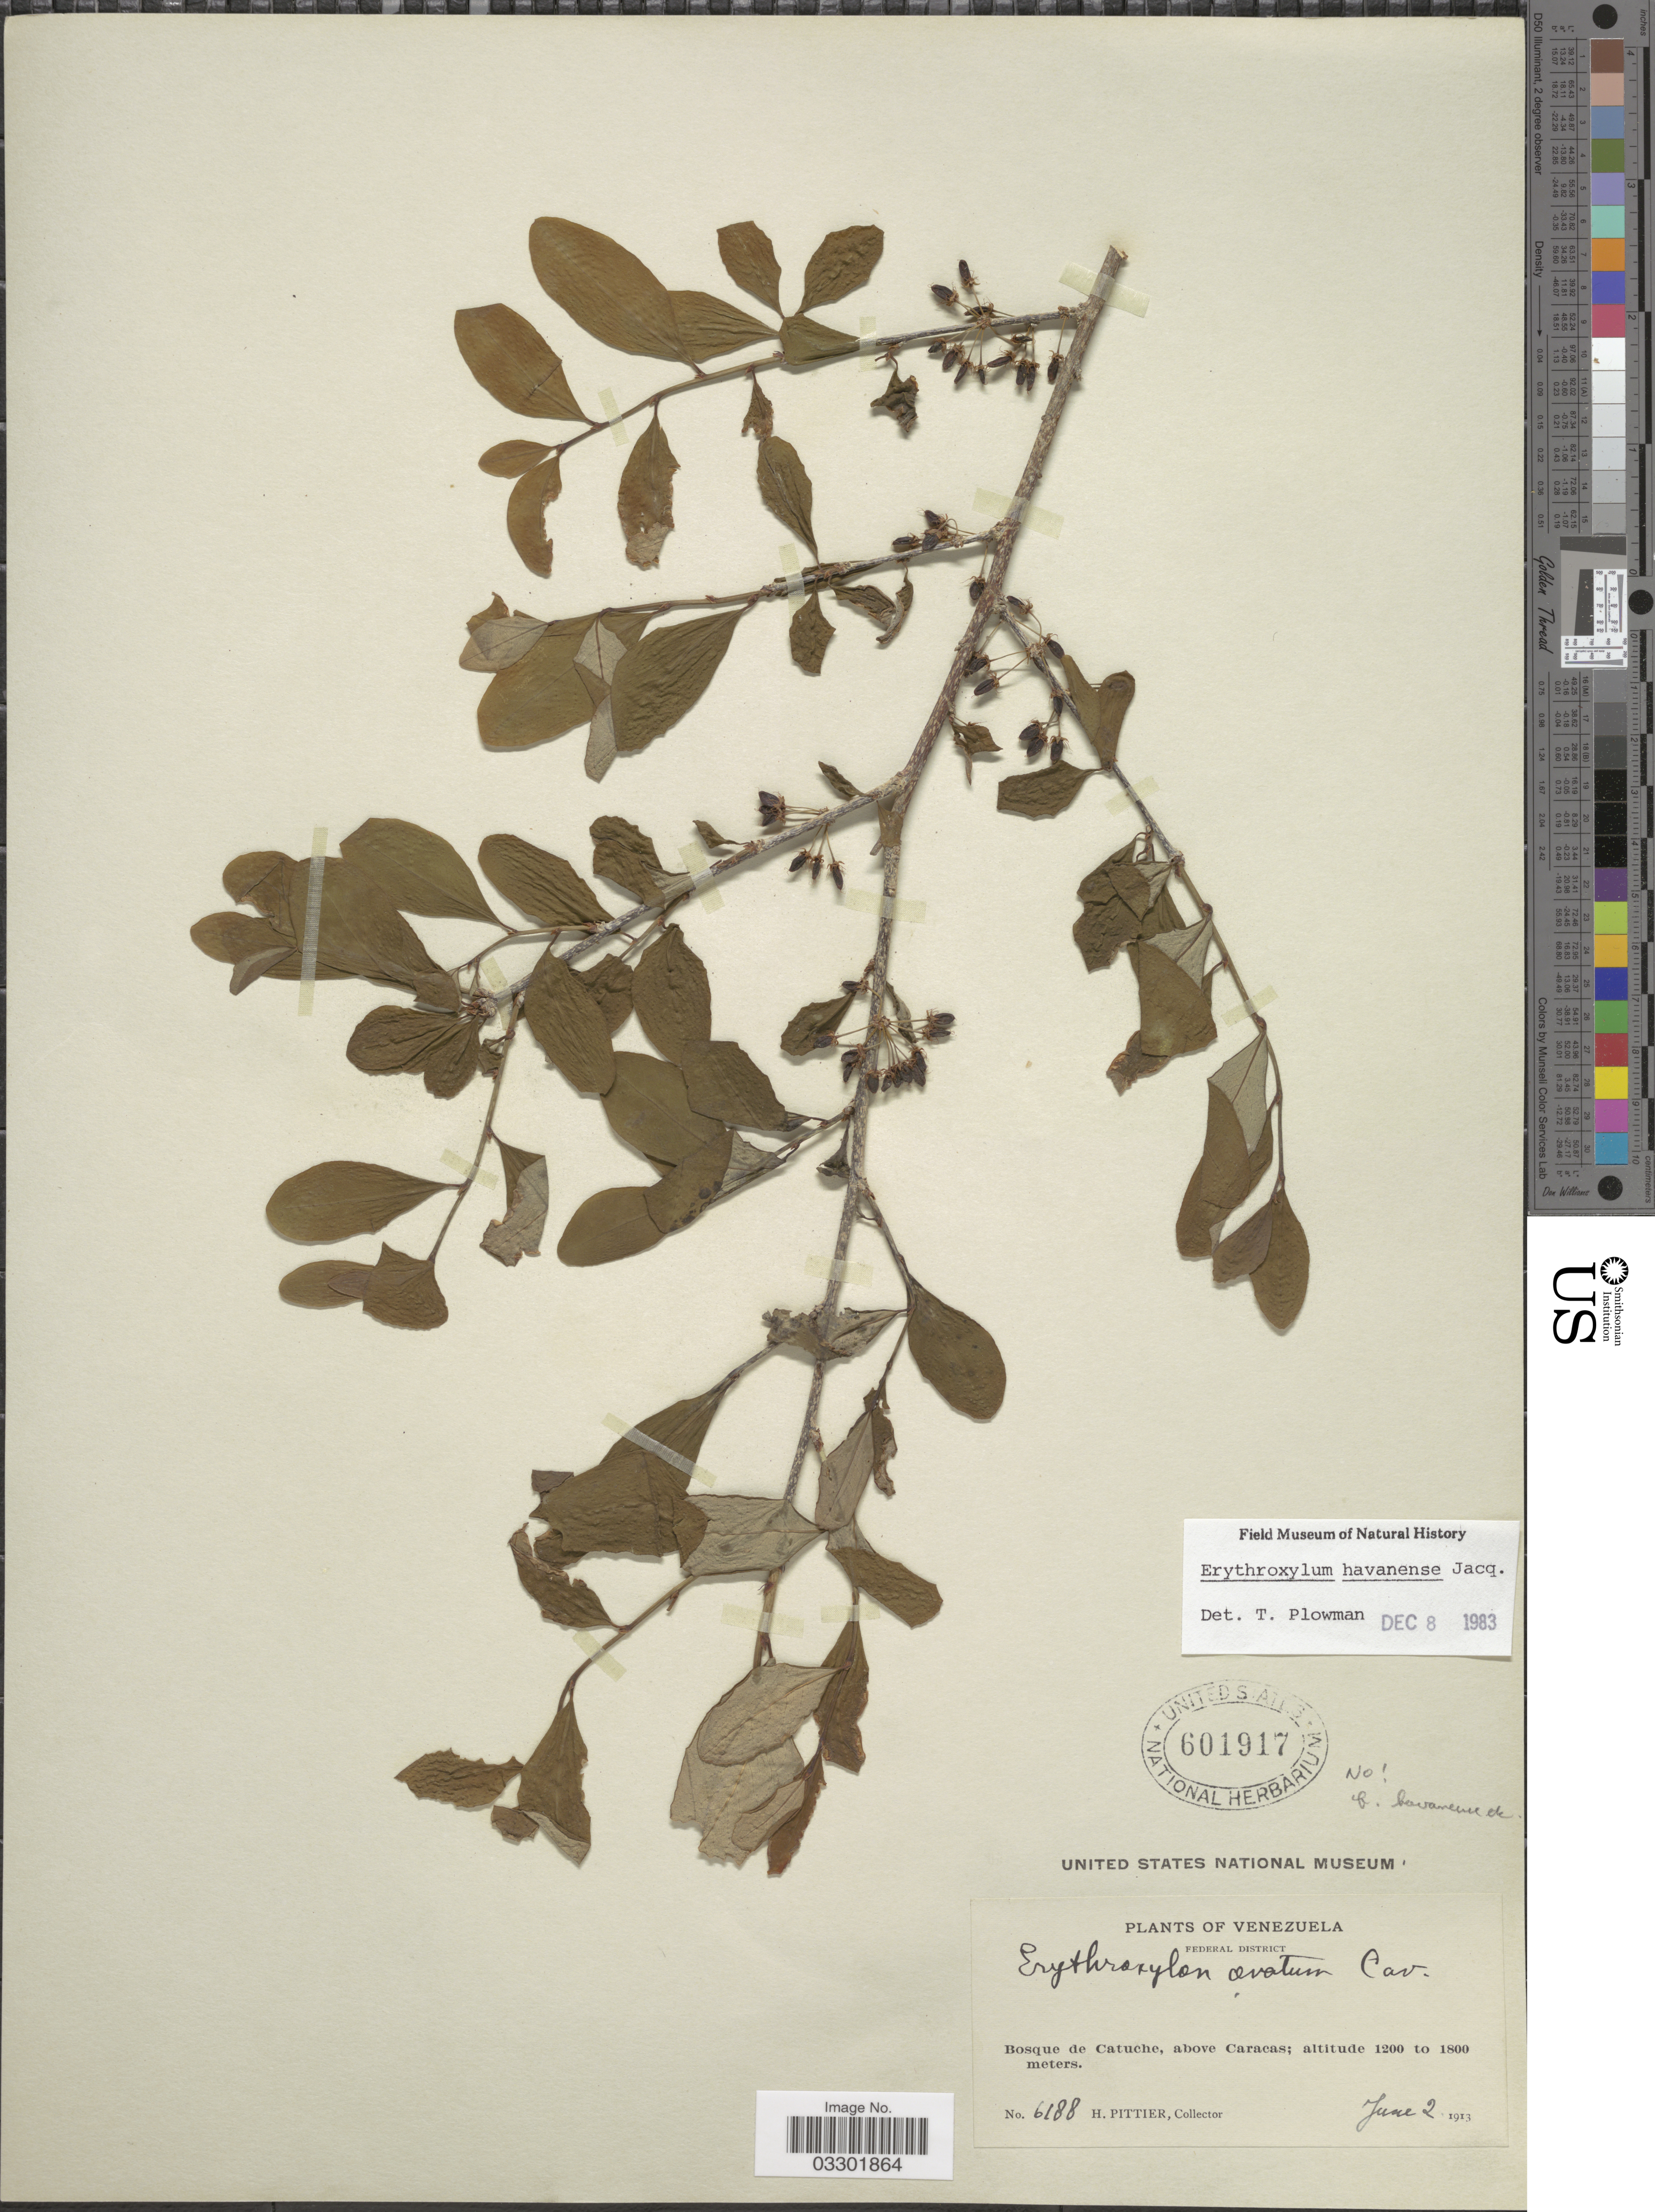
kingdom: Plantae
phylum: Tracheophyta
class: Magnoliopsida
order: Malpighiales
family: Erythroxylaceae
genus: Erythroxylum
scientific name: Erythroxylum havanense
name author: Jacq.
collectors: H. F. Pittier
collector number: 6188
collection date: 1913-06-02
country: Venezuela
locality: Federal District. Bosque de Catuche, above Caracas.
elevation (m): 1200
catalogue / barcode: US 601917